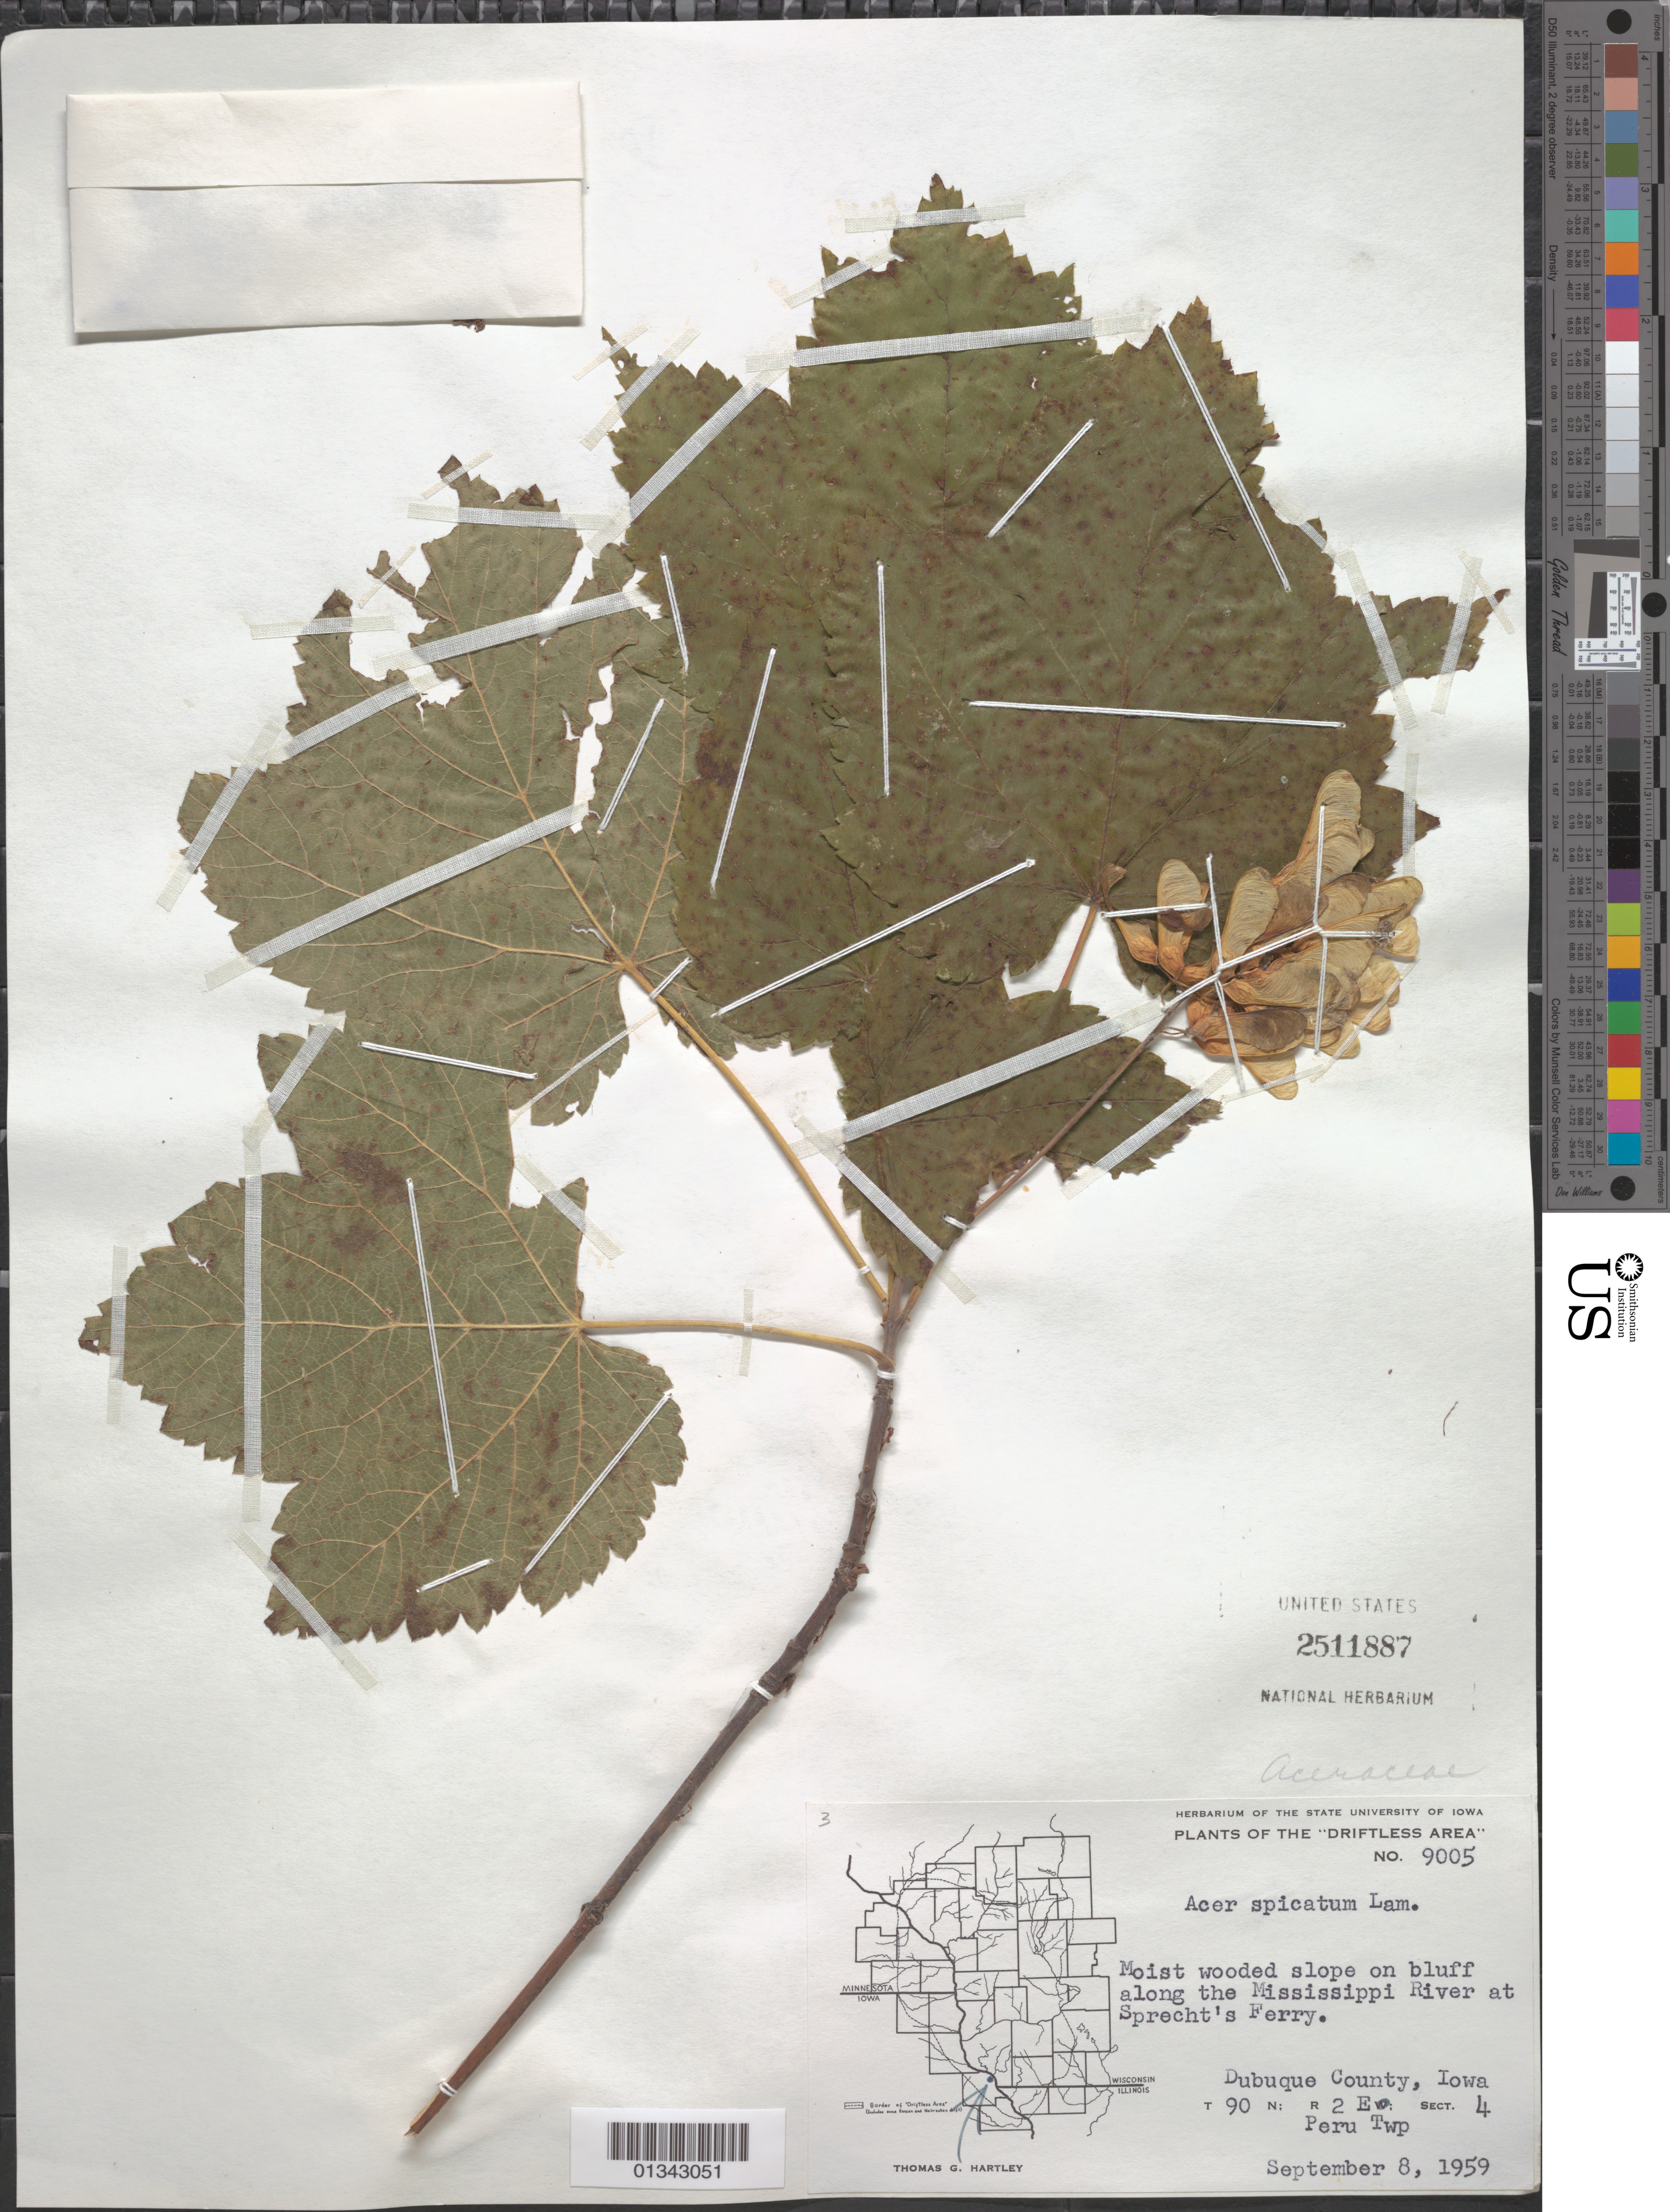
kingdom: Plantae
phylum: Tracheophyta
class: Magnoliopsida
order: Sapindales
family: Sapindaceae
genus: Acer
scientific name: Acer spicatum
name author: Lam.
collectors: T. G. Hartley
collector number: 9005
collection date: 1959-09-08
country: United States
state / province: Iowa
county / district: Dubuque County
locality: Dubuque County, Sprecht's Ferry, Mississippi River. T 90 N; R 2 E; Sect. 4 Peru Twp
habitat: Moist wooded slope on bluff along river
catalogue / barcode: US 2511887